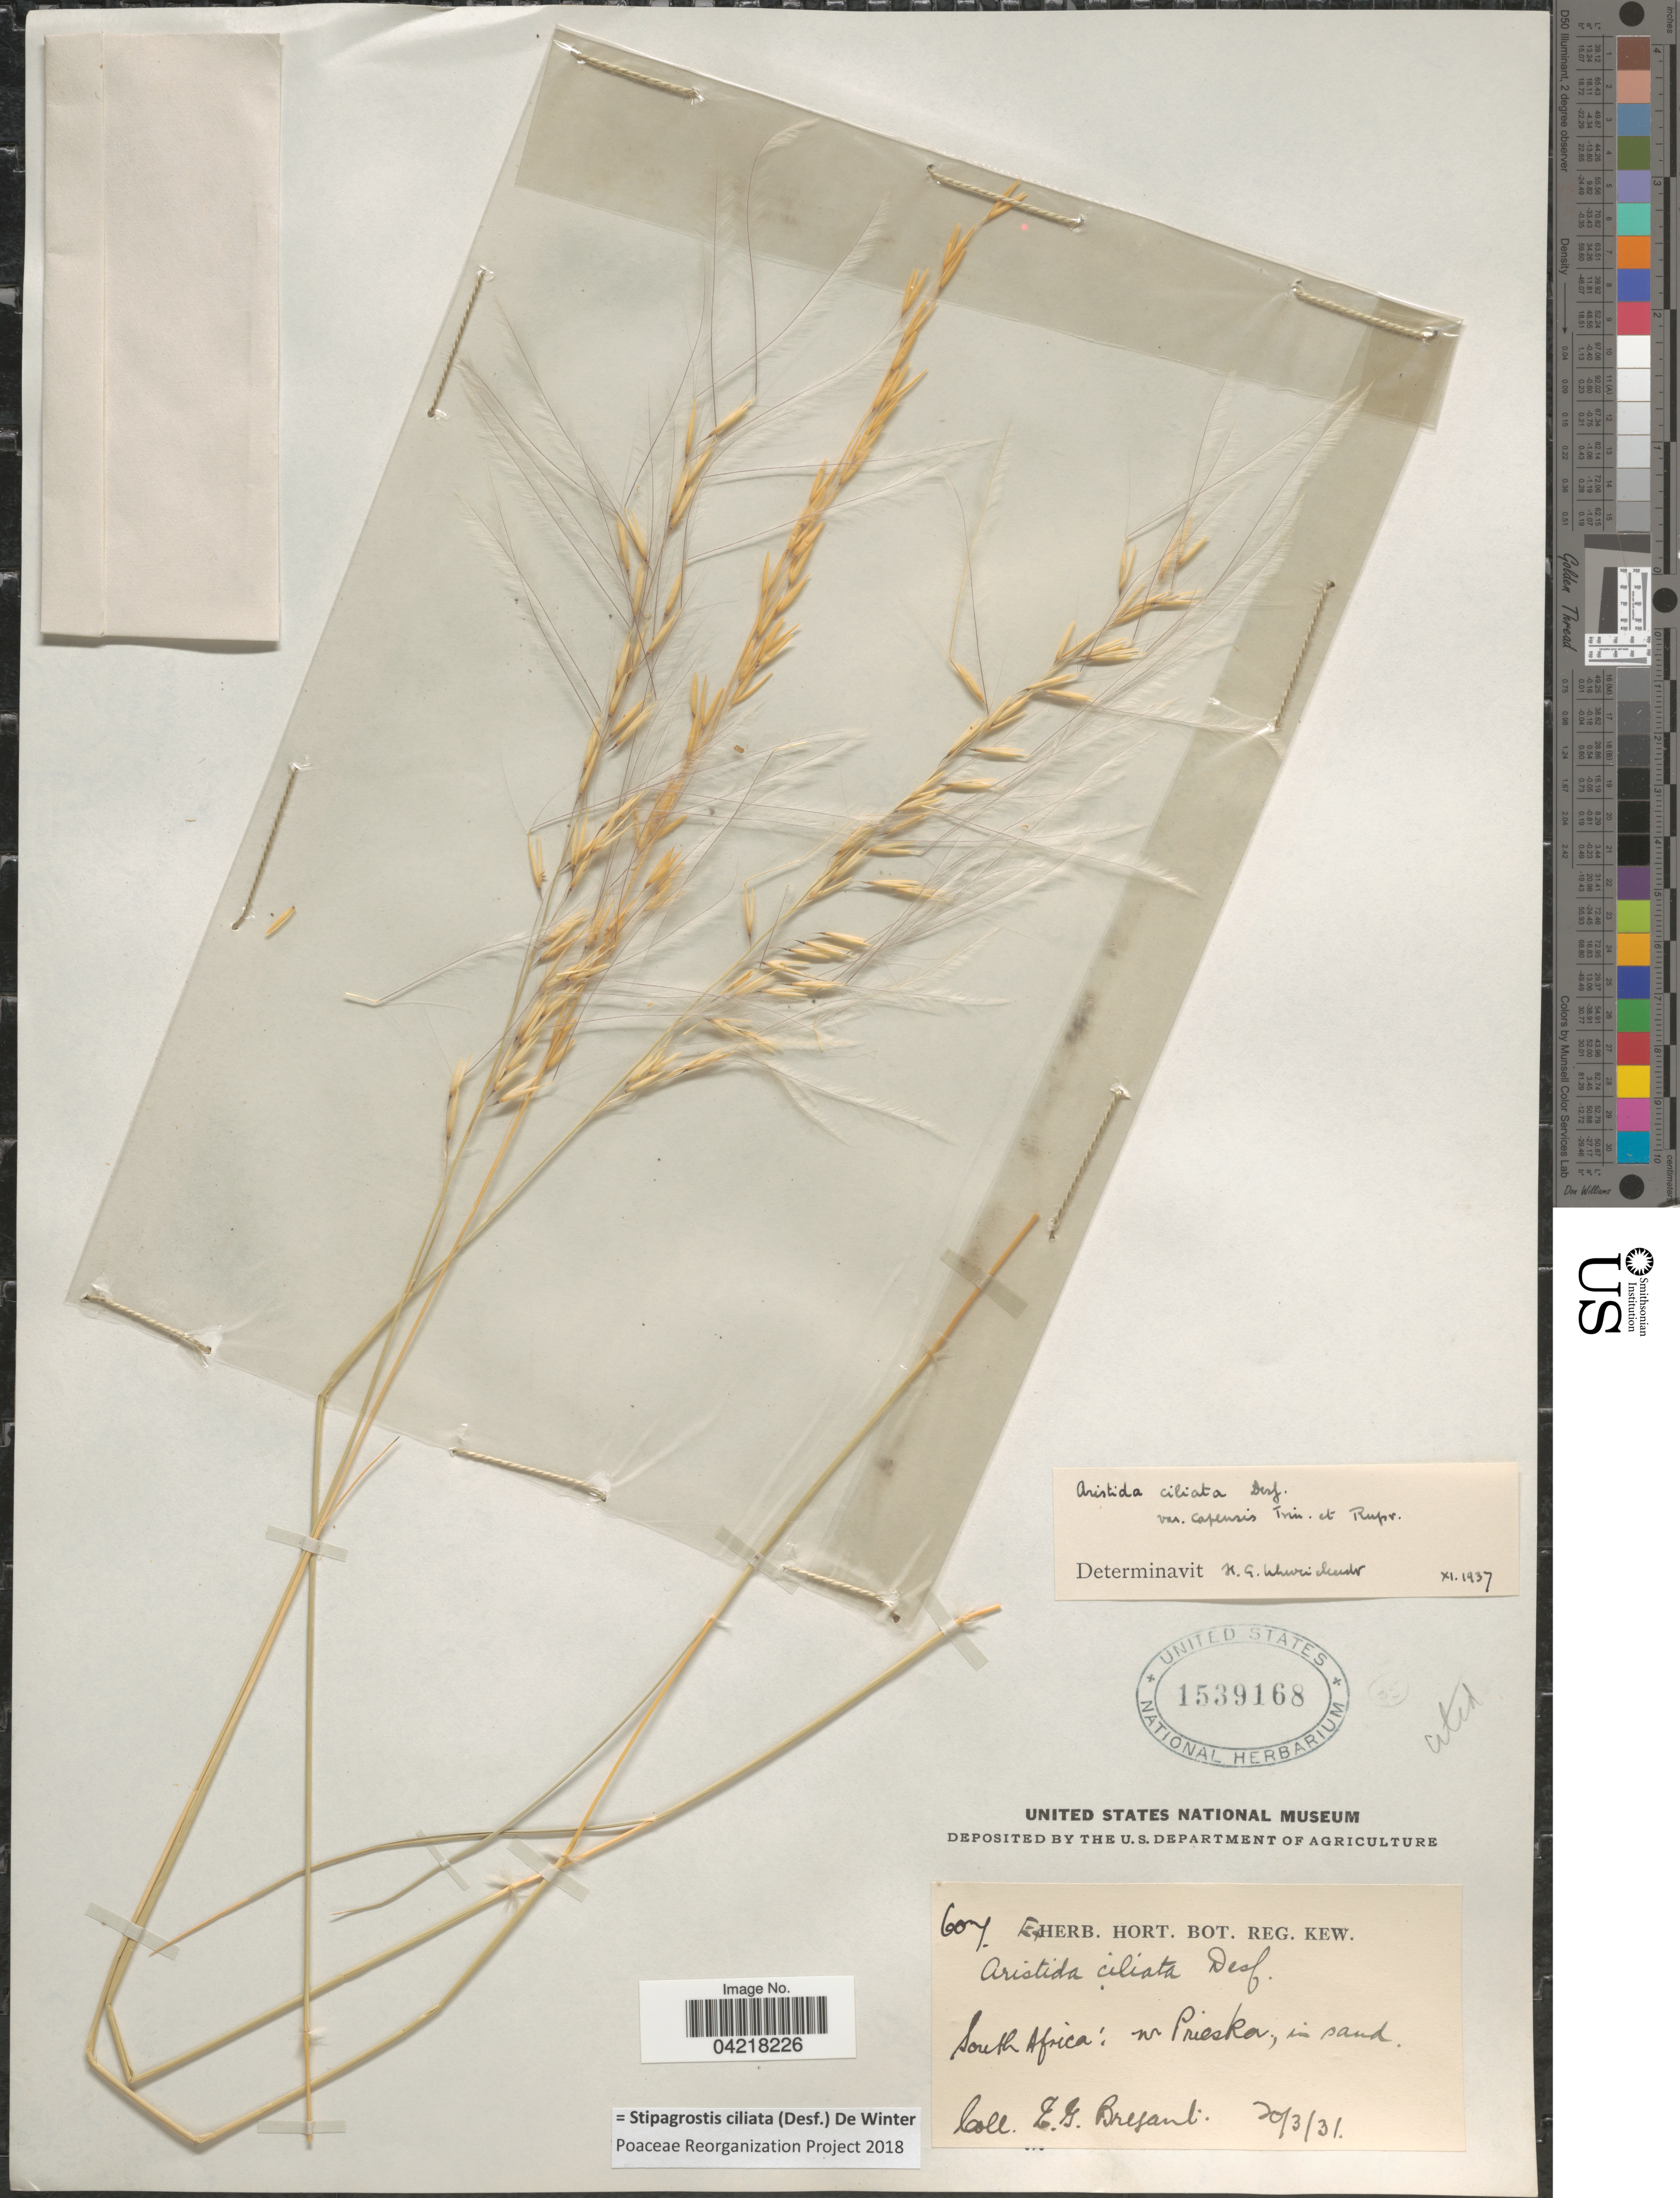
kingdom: Plantae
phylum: Tracheophyta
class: Liliopsida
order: Poales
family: Poaceae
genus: Stipagrostis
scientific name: Stipagrostis ciliata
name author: (Desf.) De Winter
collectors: E. Bresant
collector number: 607*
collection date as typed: Transcribed d/m/y: 20/3/31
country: South Africa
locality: Nr Prieska, in sand.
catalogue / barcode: US 1539168